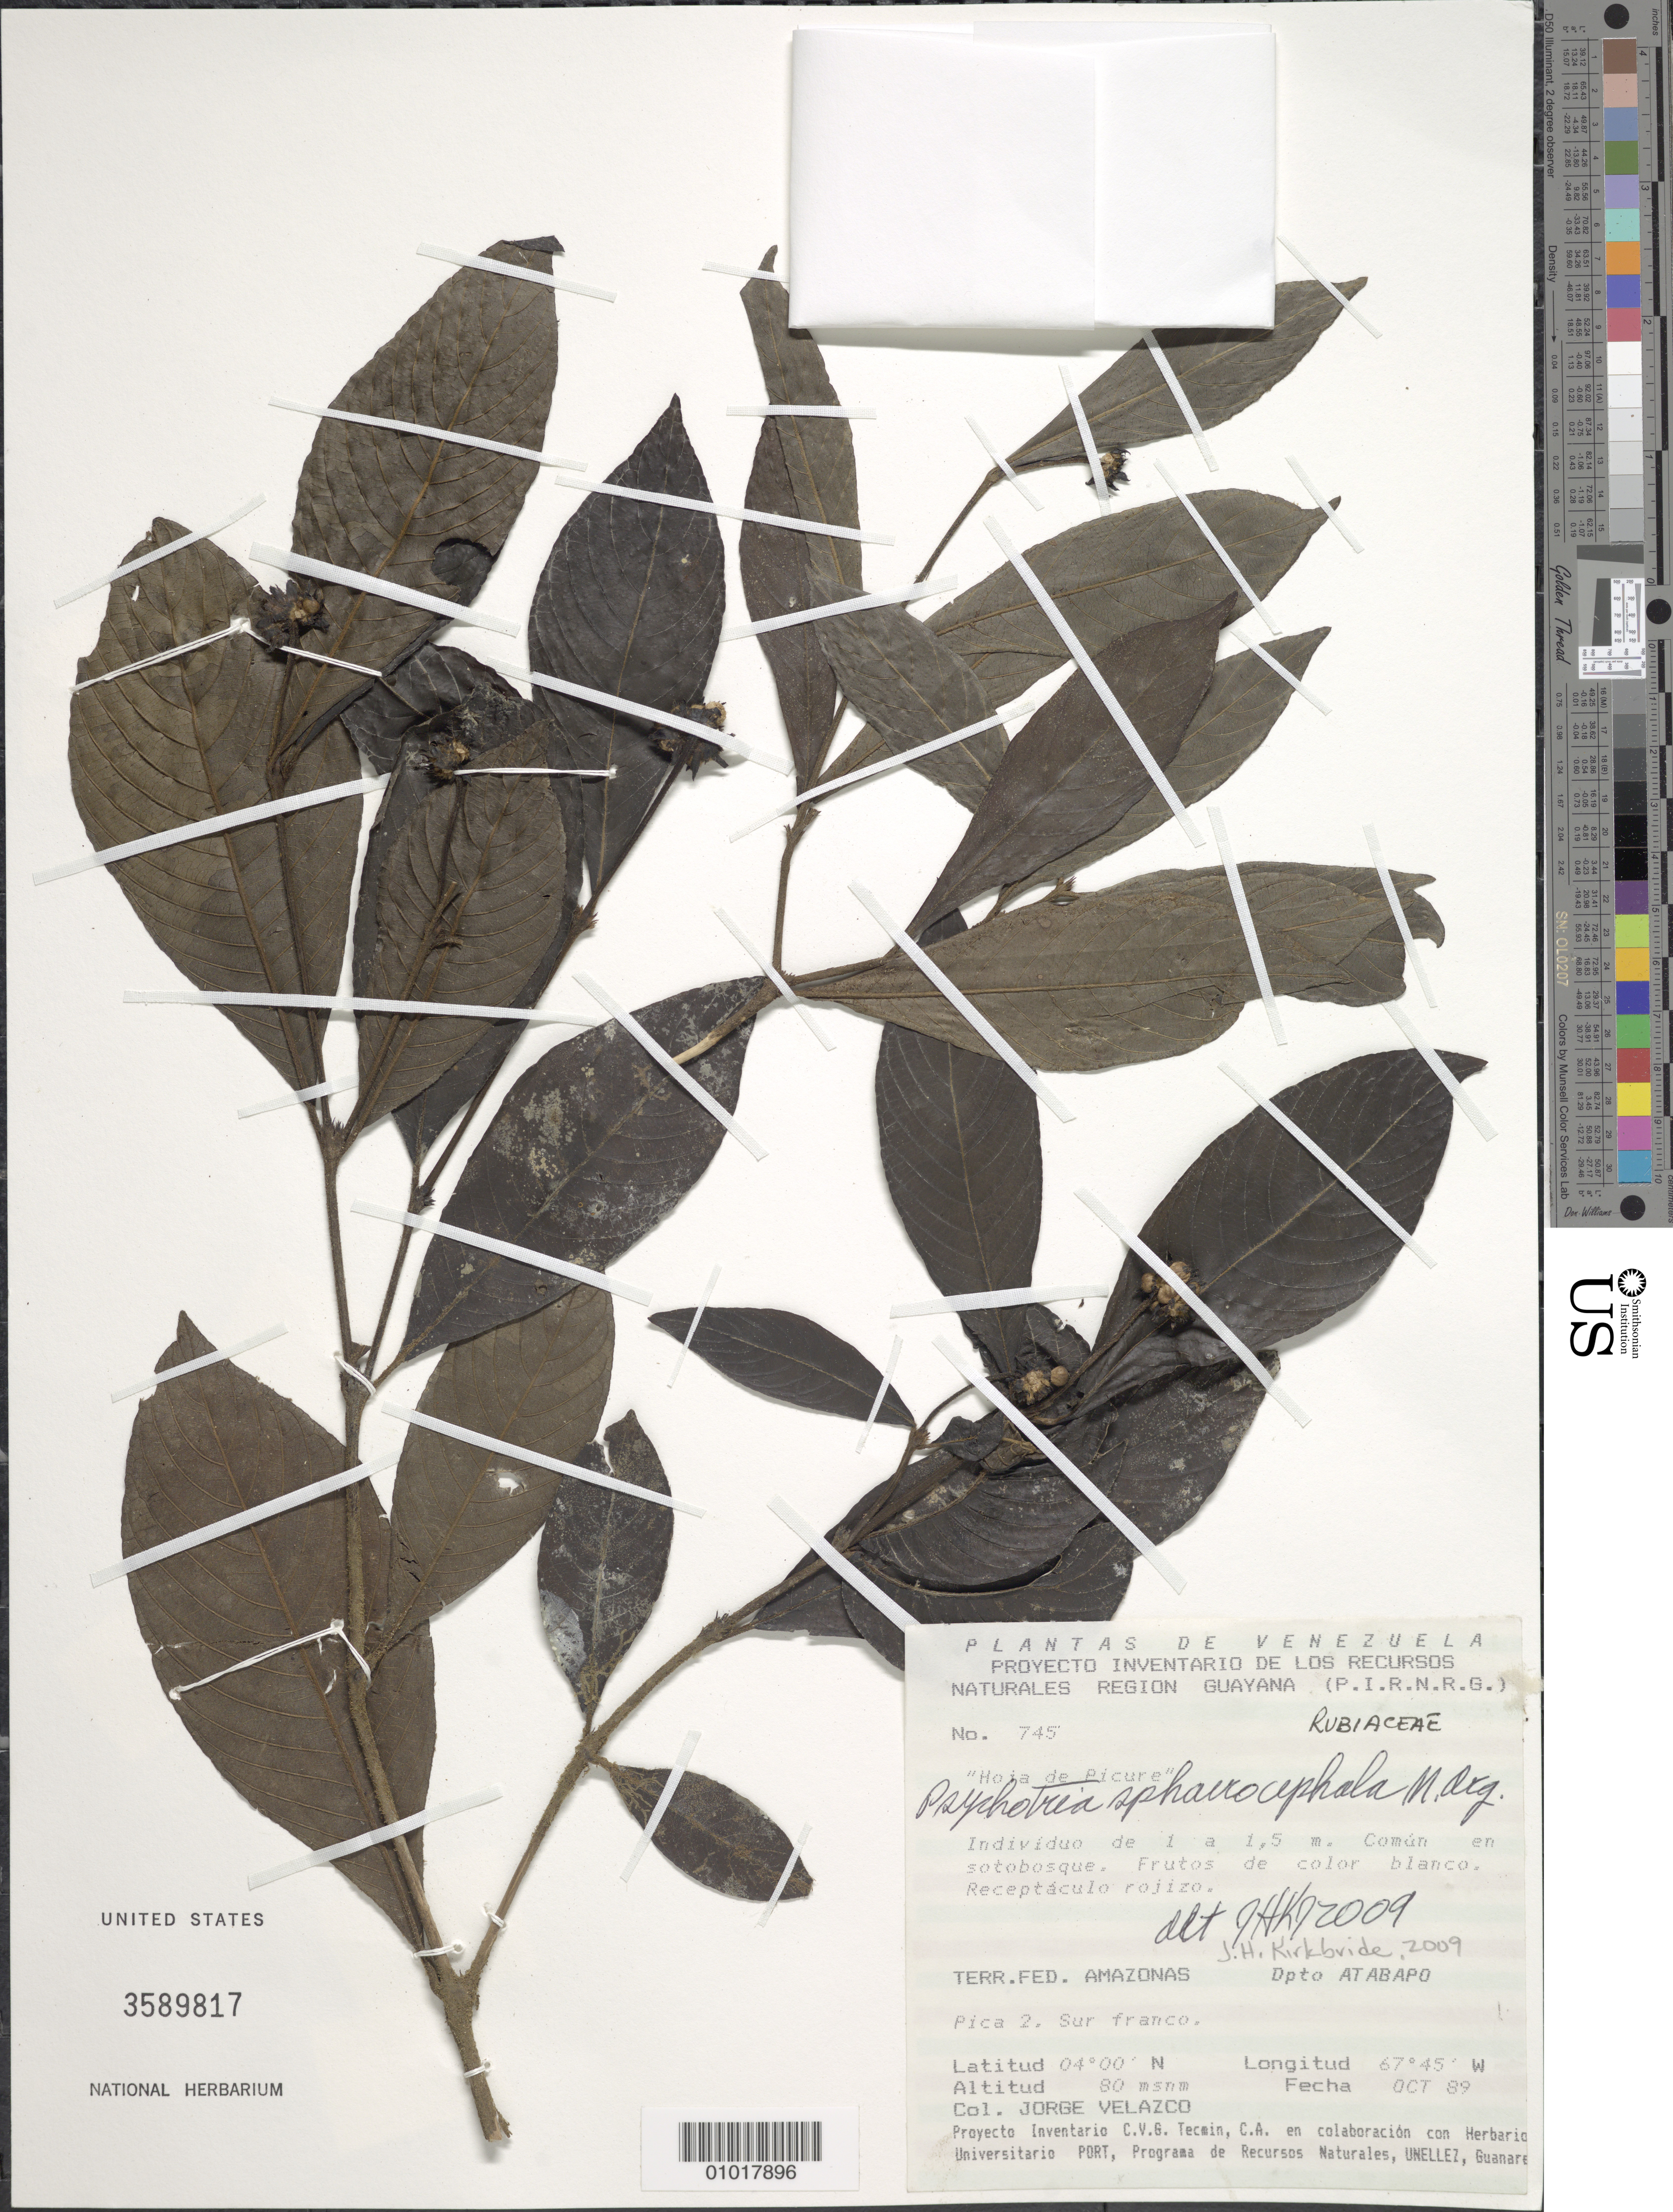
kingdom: Plantae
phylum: Tracheophyta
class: Magnoliopsida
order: Gentianales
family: Rubiaceae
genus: Psychotria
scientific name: Psychotria sphaerocephala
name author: Müll. Arg.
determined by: Kirkbride, J. H.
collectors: J. Velazco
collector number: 745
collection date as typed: Oct-89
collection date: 1989-10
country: Venezuela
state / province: Amazonas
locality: Pica 2. Sur franco.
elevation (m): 80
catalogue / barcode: US 3589817